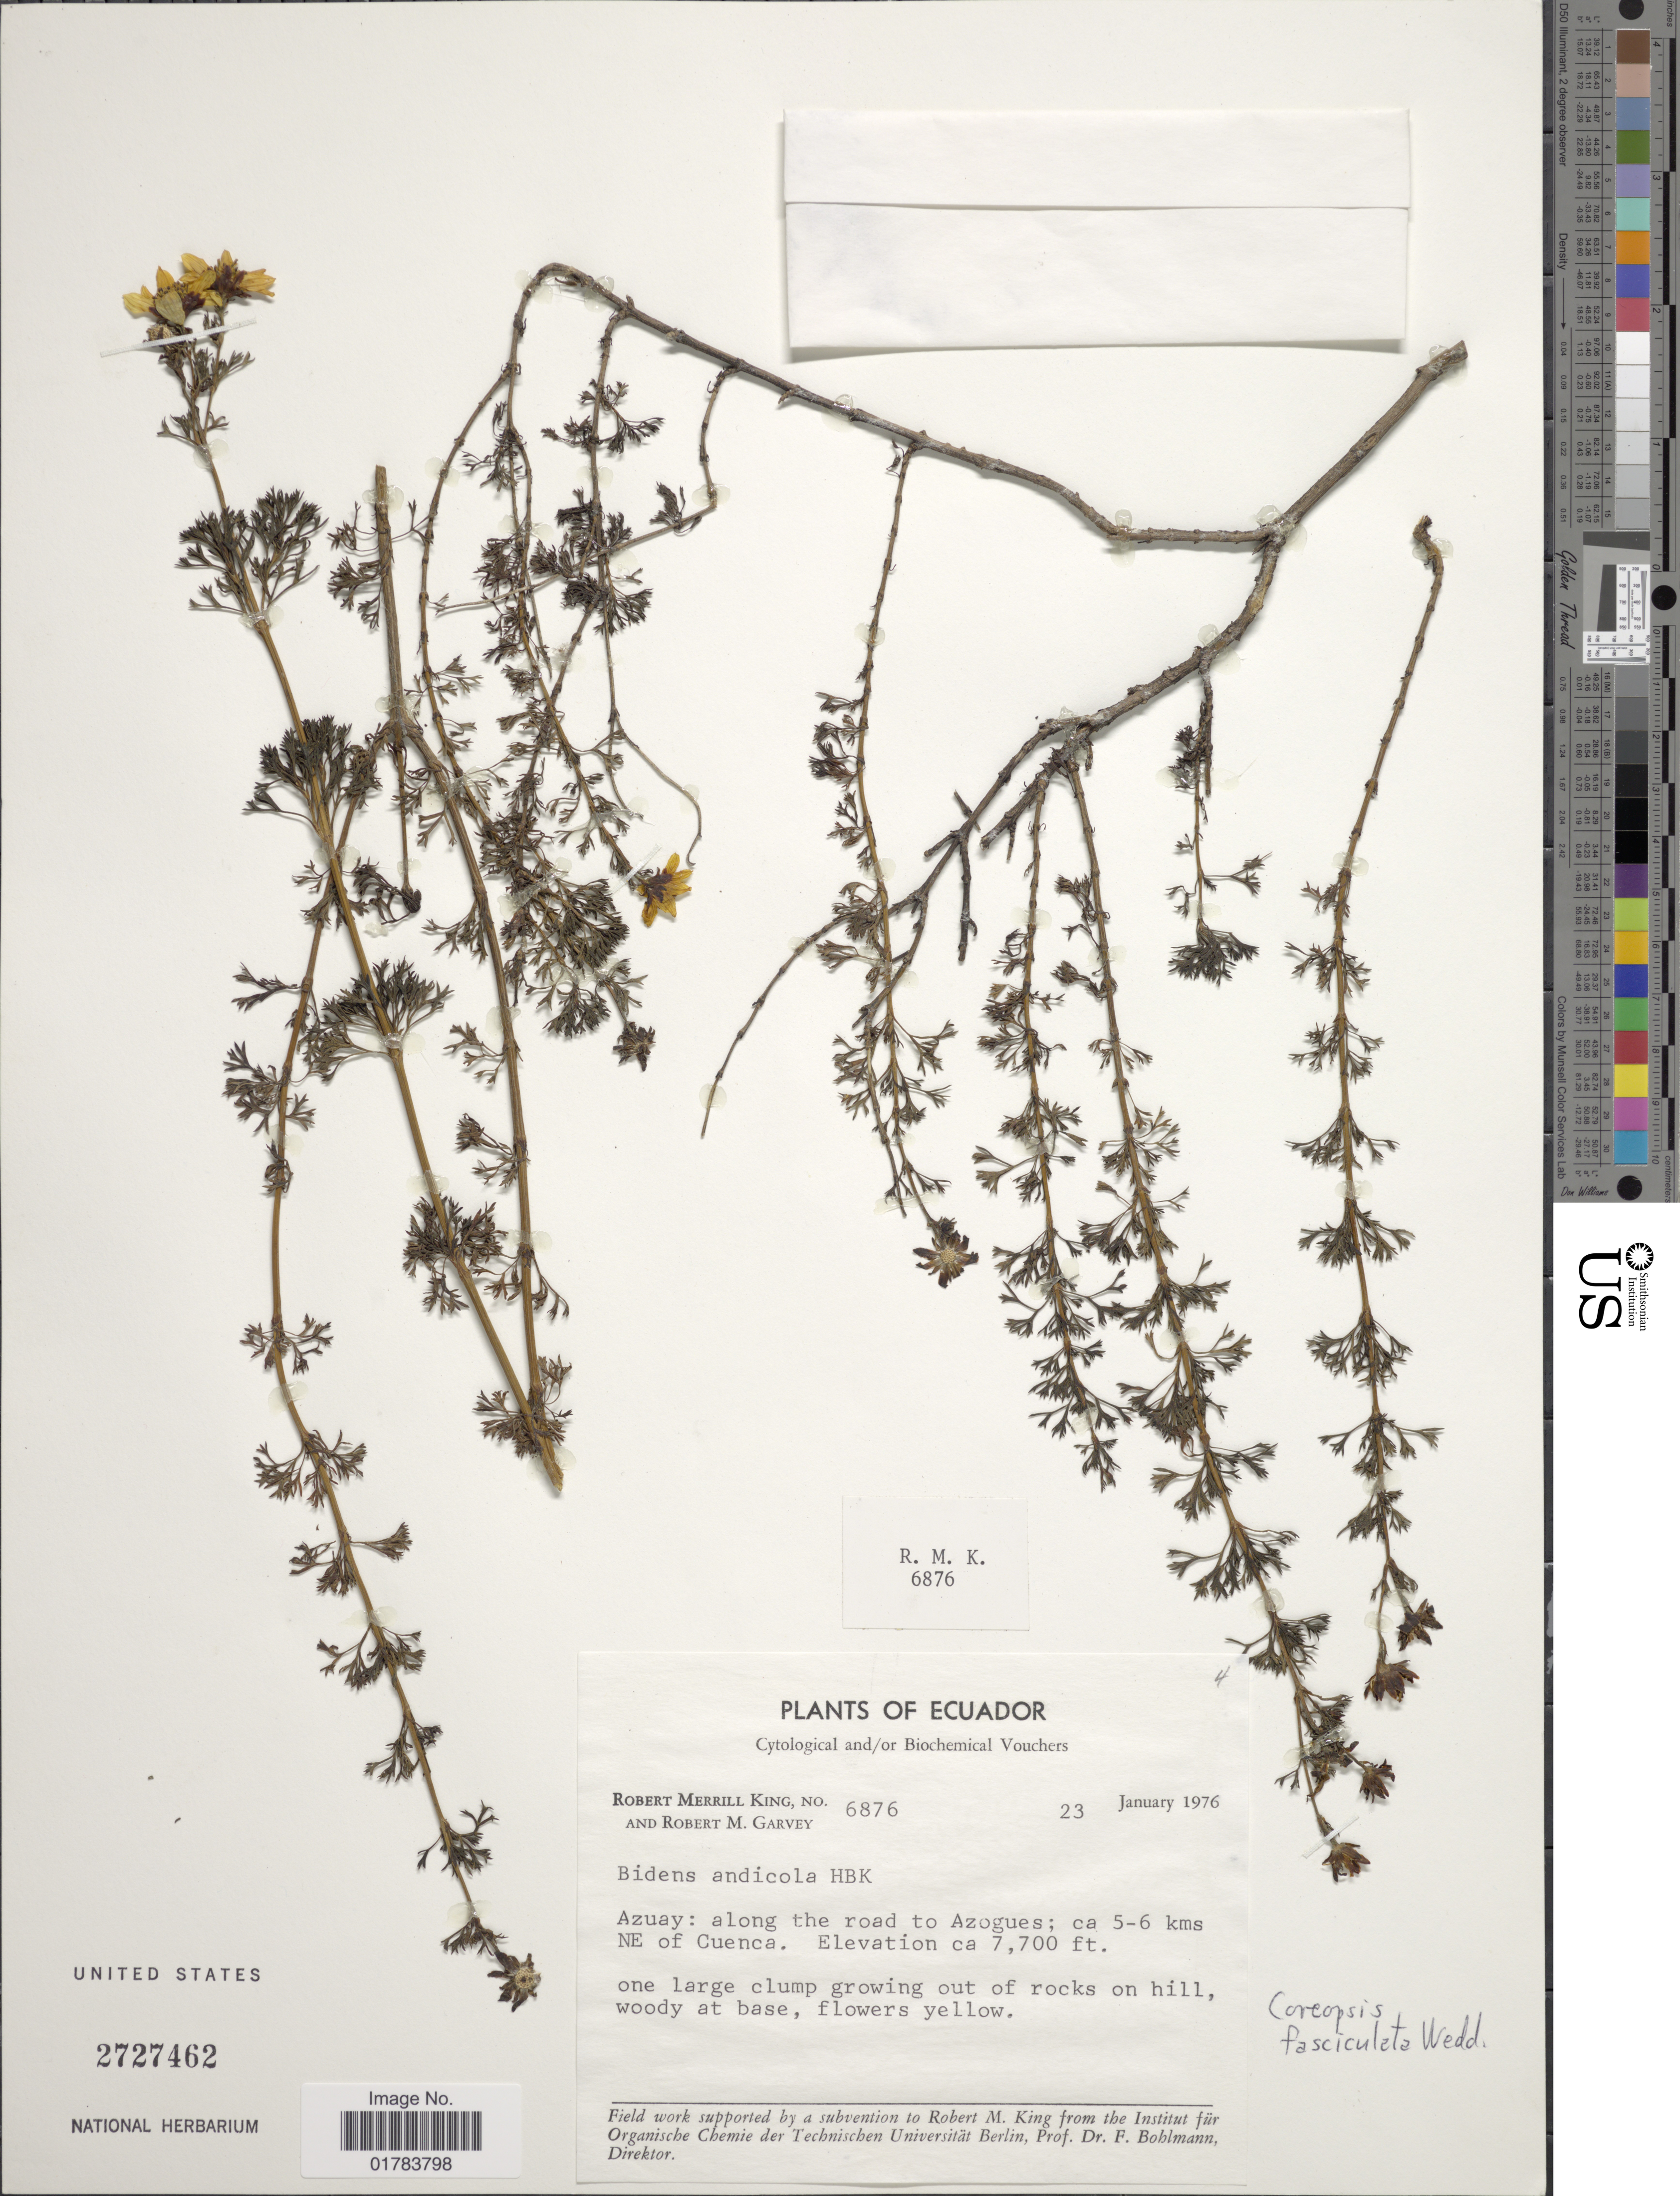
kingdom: Plantae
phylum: Tracheophyta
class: Magnoliopsida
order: Asterales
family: Asteraceae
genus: Coreopsis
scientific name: Coreopsis fasciculata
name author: Wedd.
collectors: R. M. King & R. Garvey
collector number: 6876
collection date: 1976-01-23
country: Ecuador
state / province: Azuay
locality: Along the road to Azogues; ca 5-6 kms NE of Cuenca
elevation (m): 2347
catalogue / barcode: US 2727462